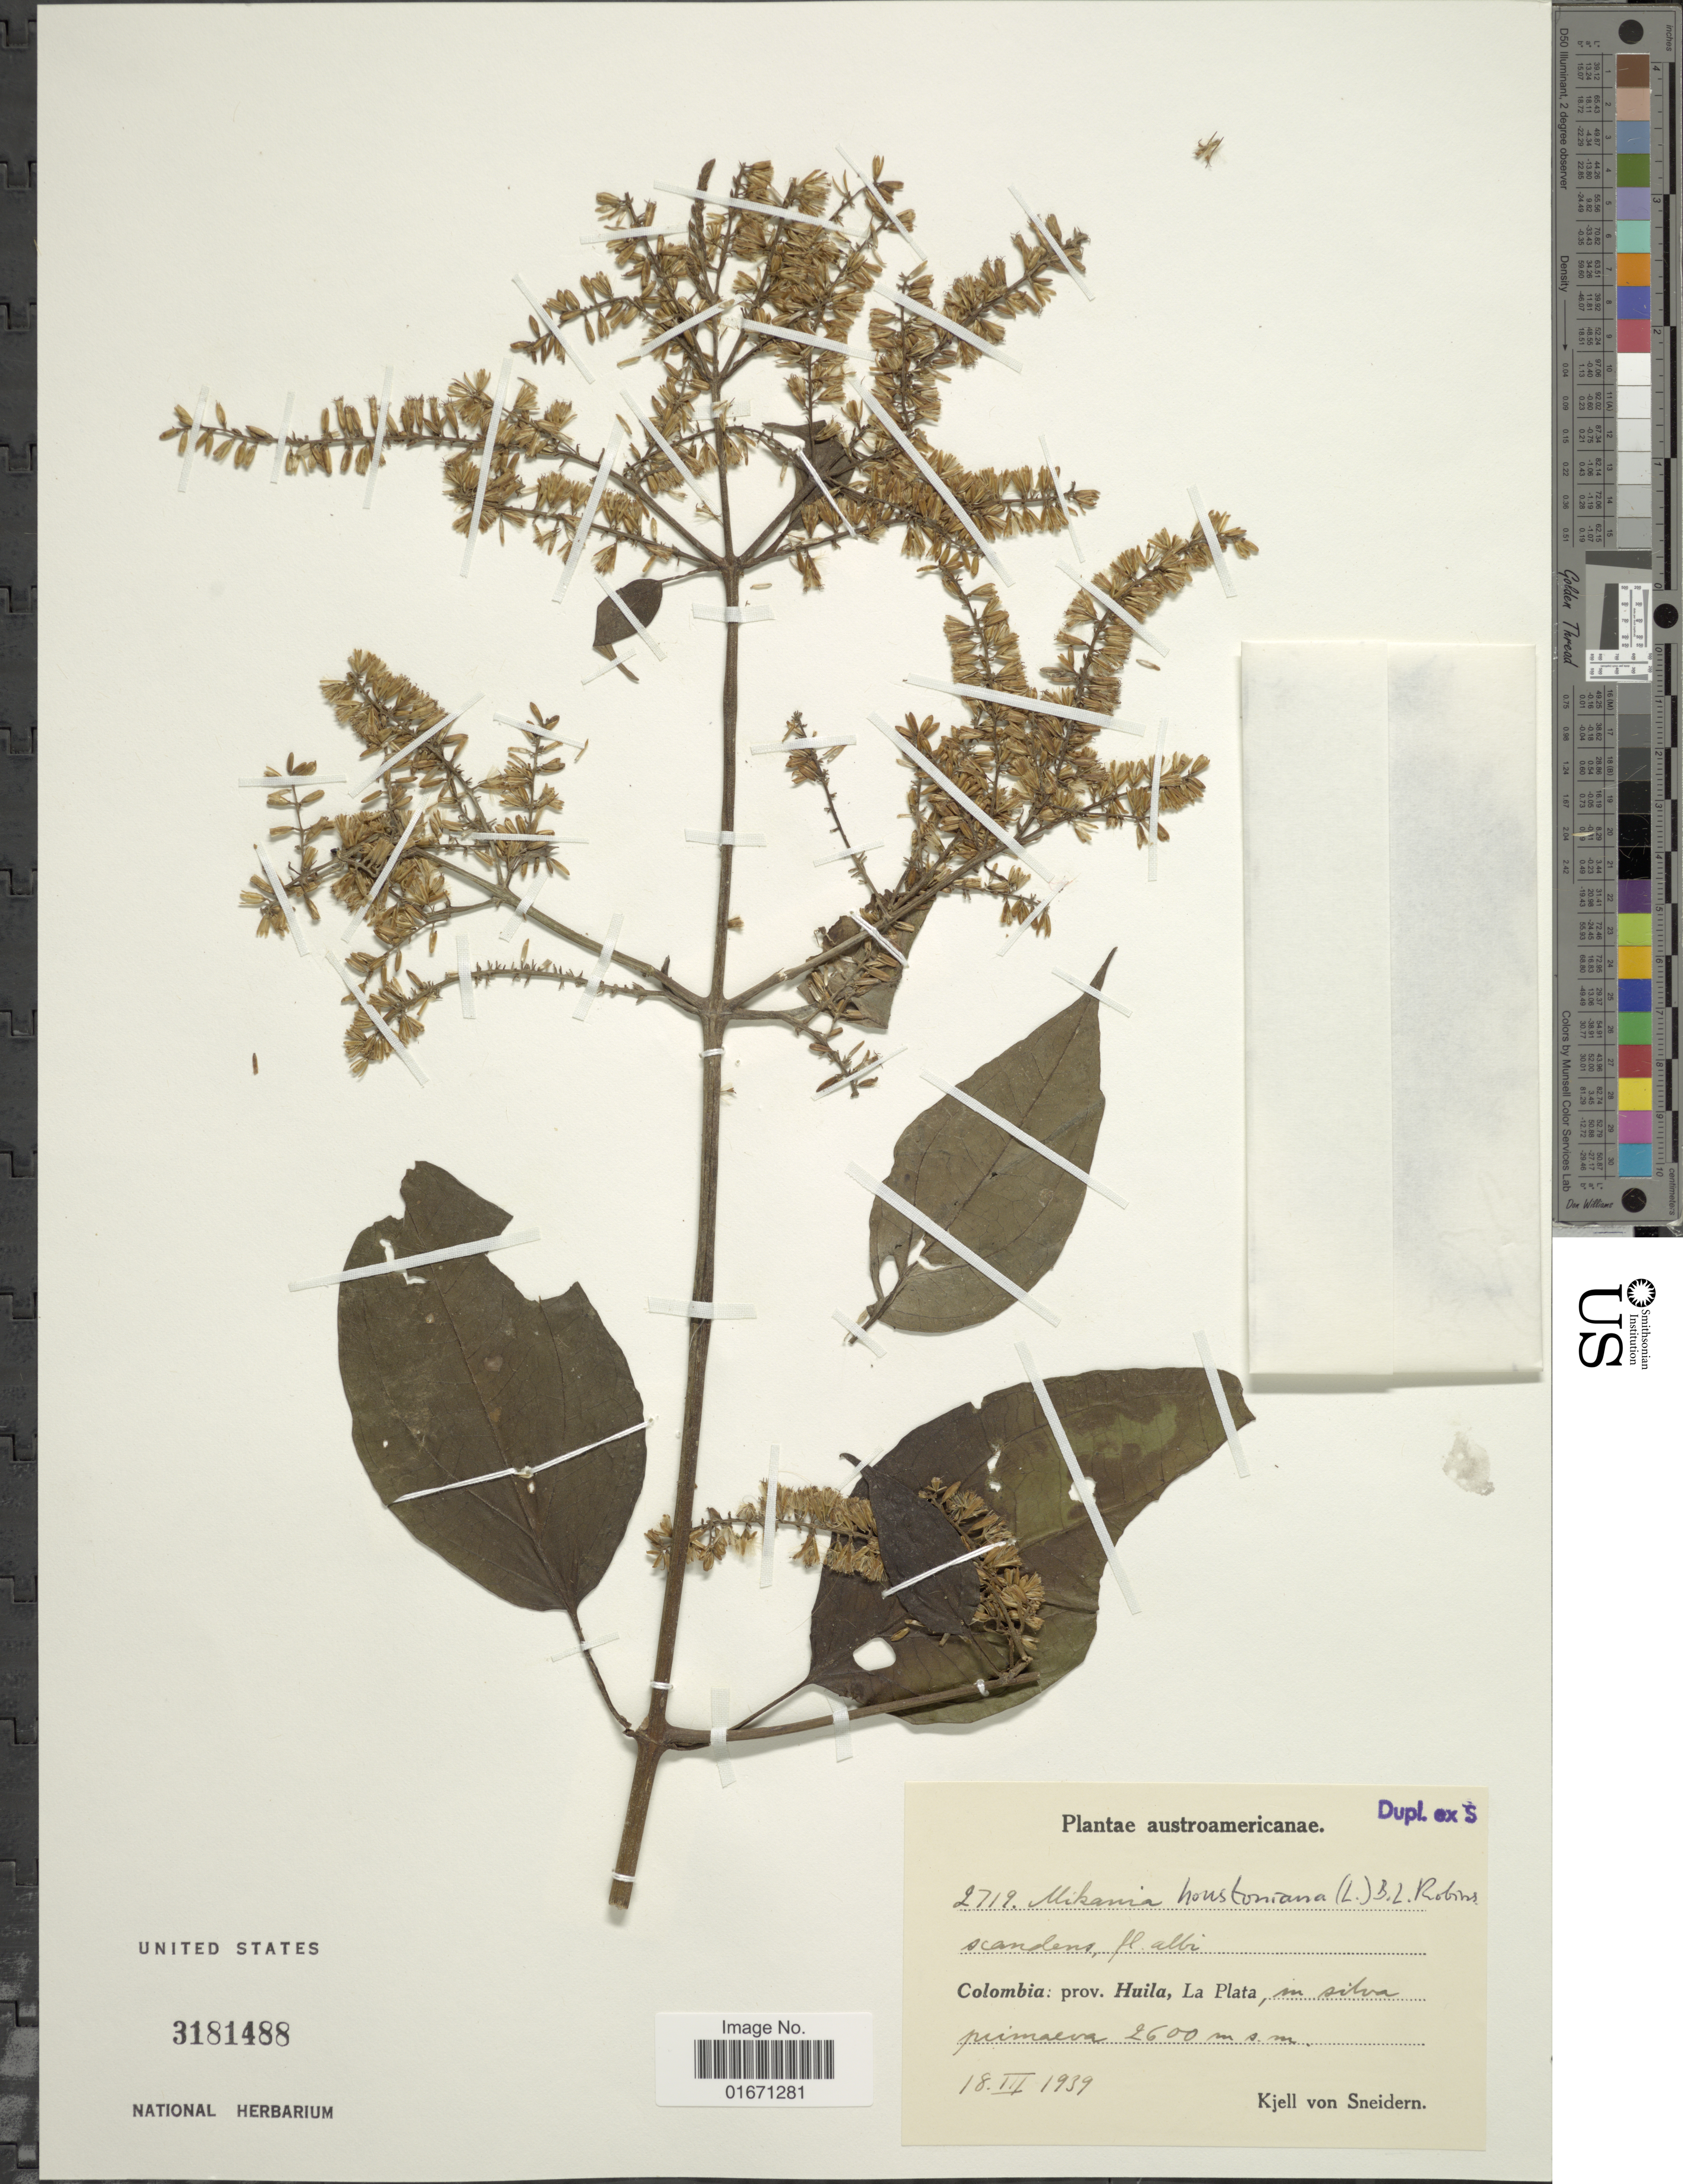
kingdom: Plantae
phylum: Tracheophyta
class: Magnoliopsida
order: Asterales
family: Asteraceae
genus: Mikania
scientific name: Mikania houstoniana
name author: (L.) B.L. Rob.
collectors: K. von Sneidern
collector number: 2719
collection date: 1939-03-18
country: Colombia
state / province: Huila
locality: La Plata, Austroamericanae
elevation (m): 2600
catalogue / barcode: US 3181488